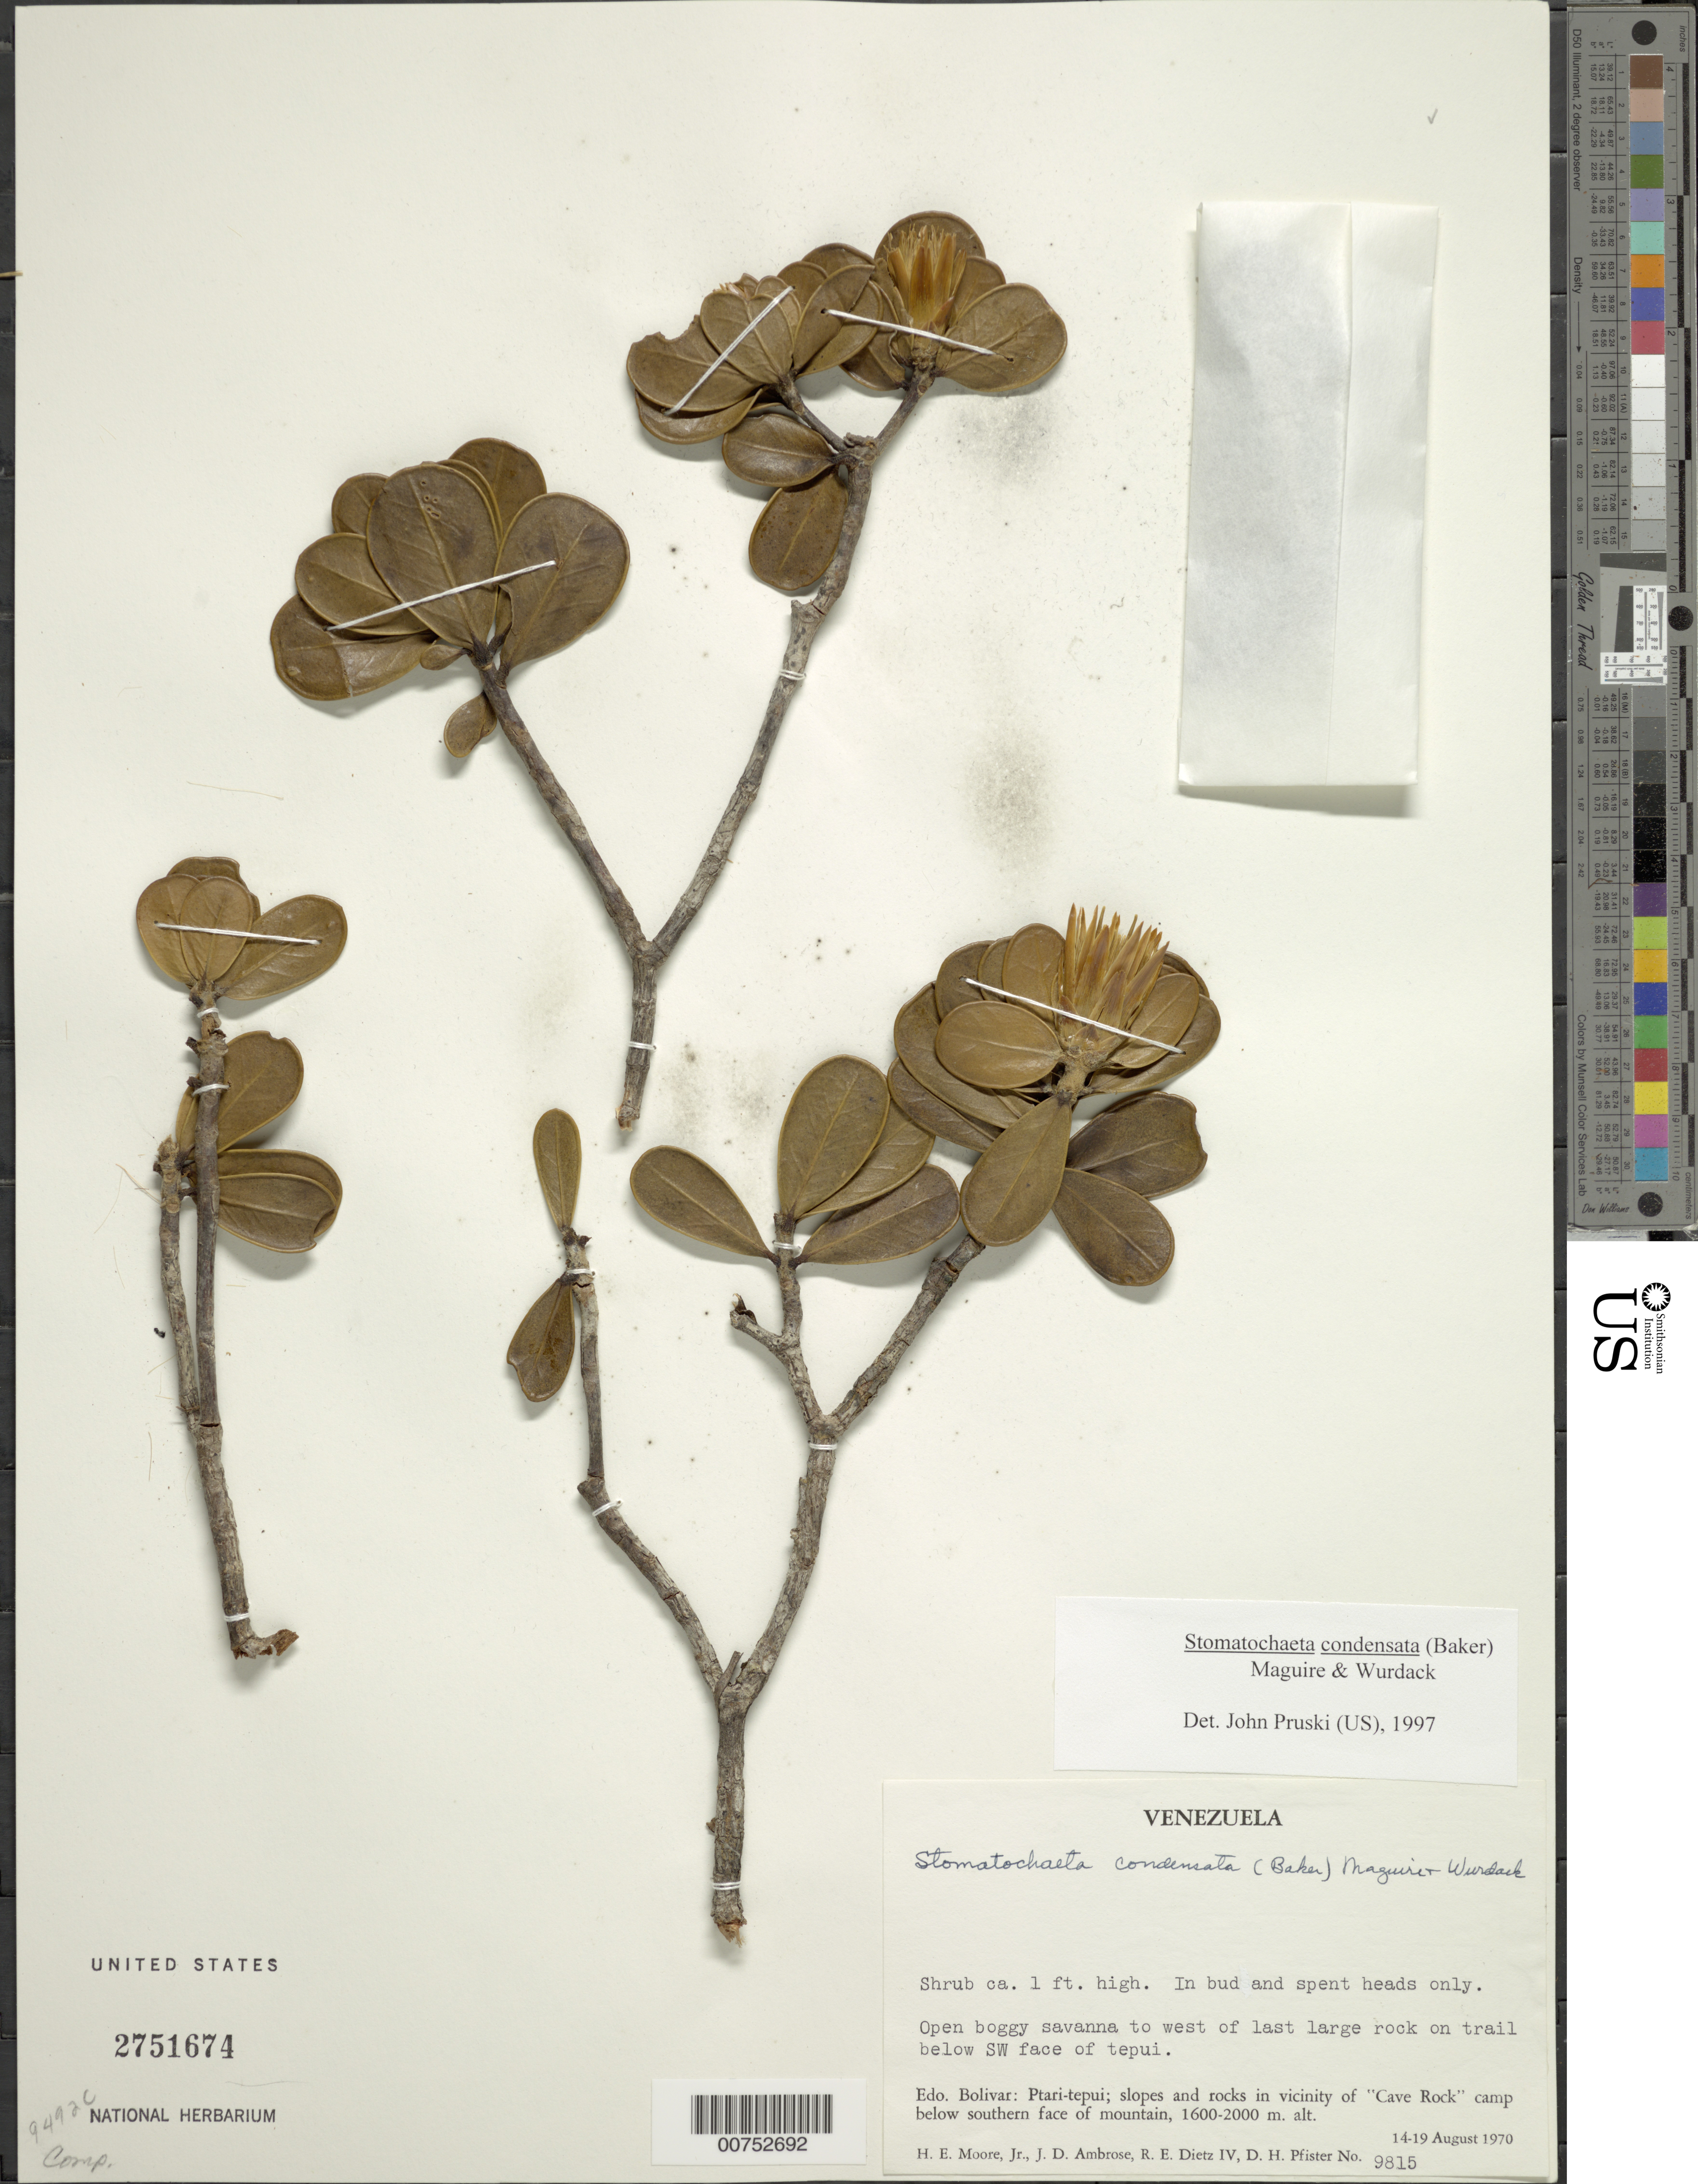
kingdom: Plantae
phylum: Tracheophyta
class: Magnoliopsida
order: Asterales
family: Asteraceae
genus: Stomatochaeta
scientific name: Stomatochaeta condensata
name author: (Baker) Maguire & Wurdack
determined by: Pruski, J. F.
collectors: H. E. Moore, J. D. Ambrose, R. Dietz & D. H. Pfister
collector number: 9815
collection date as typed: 14-Aug-70 to 19-Aug-70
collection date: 1970-08-14/1970-08-19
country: Venezuela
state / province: Bolívar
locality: Ptari-tepuí, vicinity of "Cave Rock" camp below southern face of mountain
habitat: Open boggy savanna to west of last large rock on trail below Sw face of tepui.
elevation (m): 1600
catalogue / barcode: US 2751674